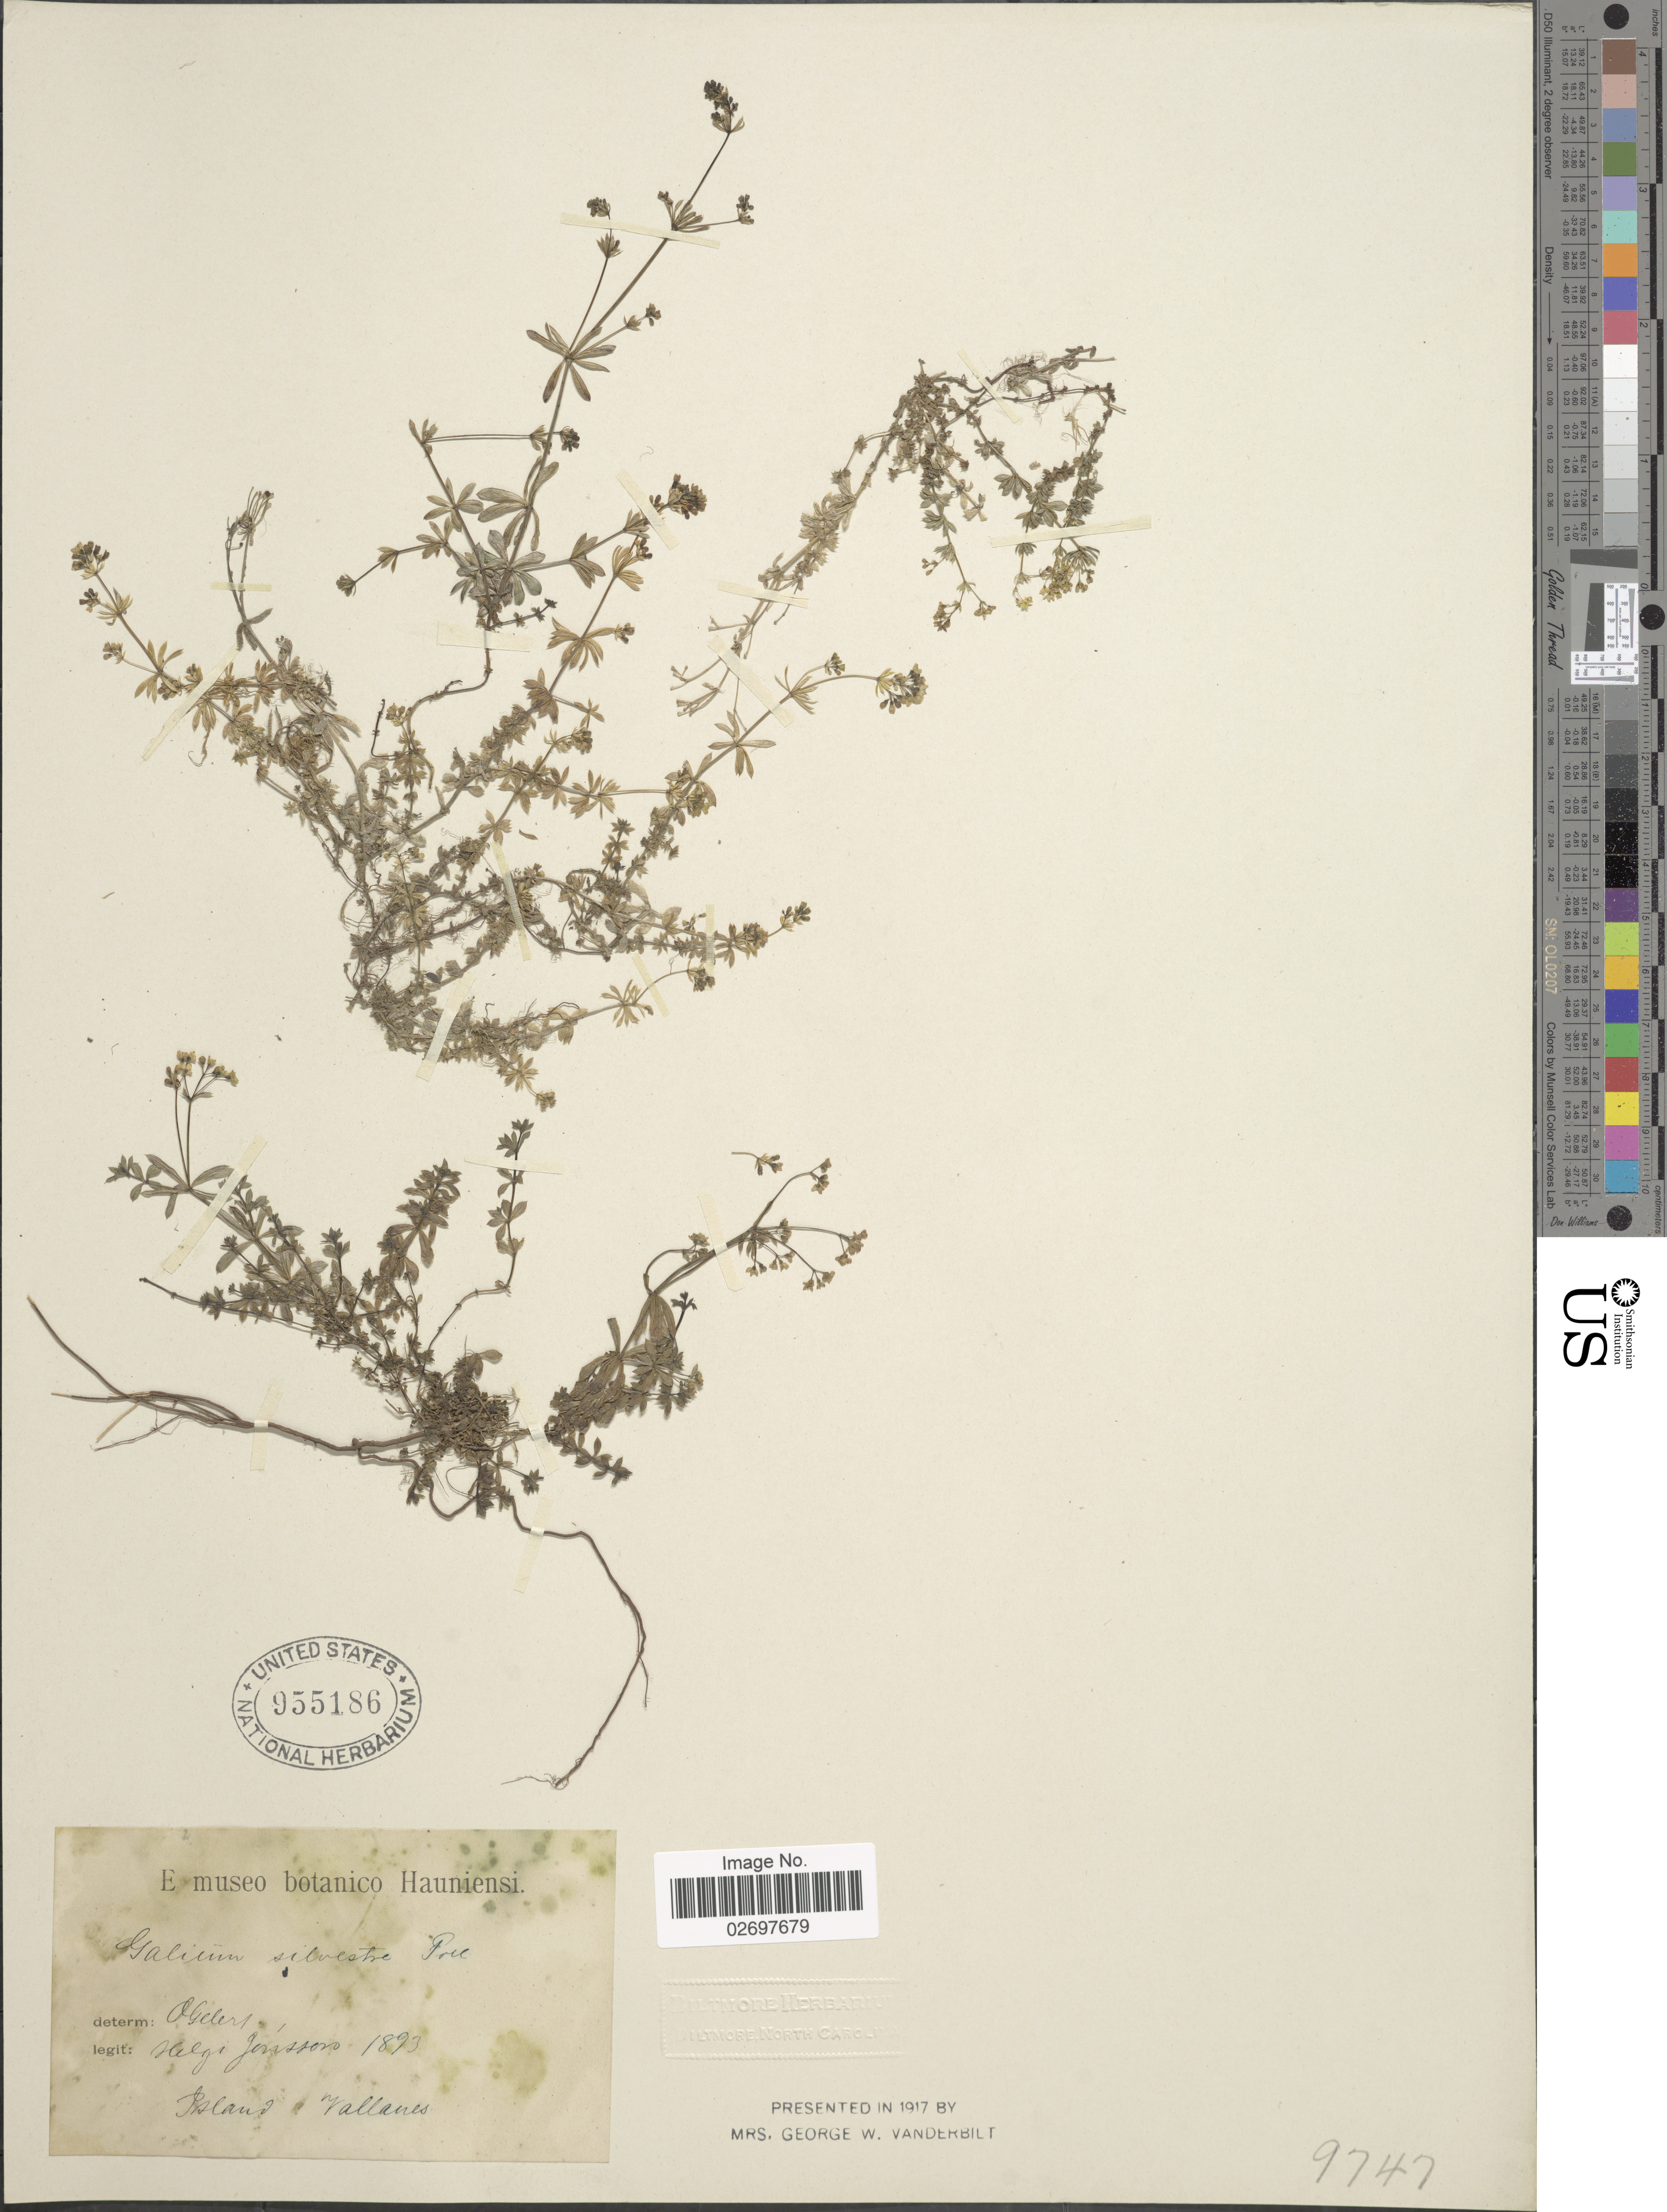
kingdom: Plantae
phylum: Tracheophyta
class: Magnoliopsida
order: Gentianales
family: Rubiaceae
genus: Galium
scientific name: Galium sylvestre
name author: Scop.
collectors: H. Jónsson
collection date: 1893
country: Iceland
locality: Island: Vallanes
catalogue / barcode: US 955186